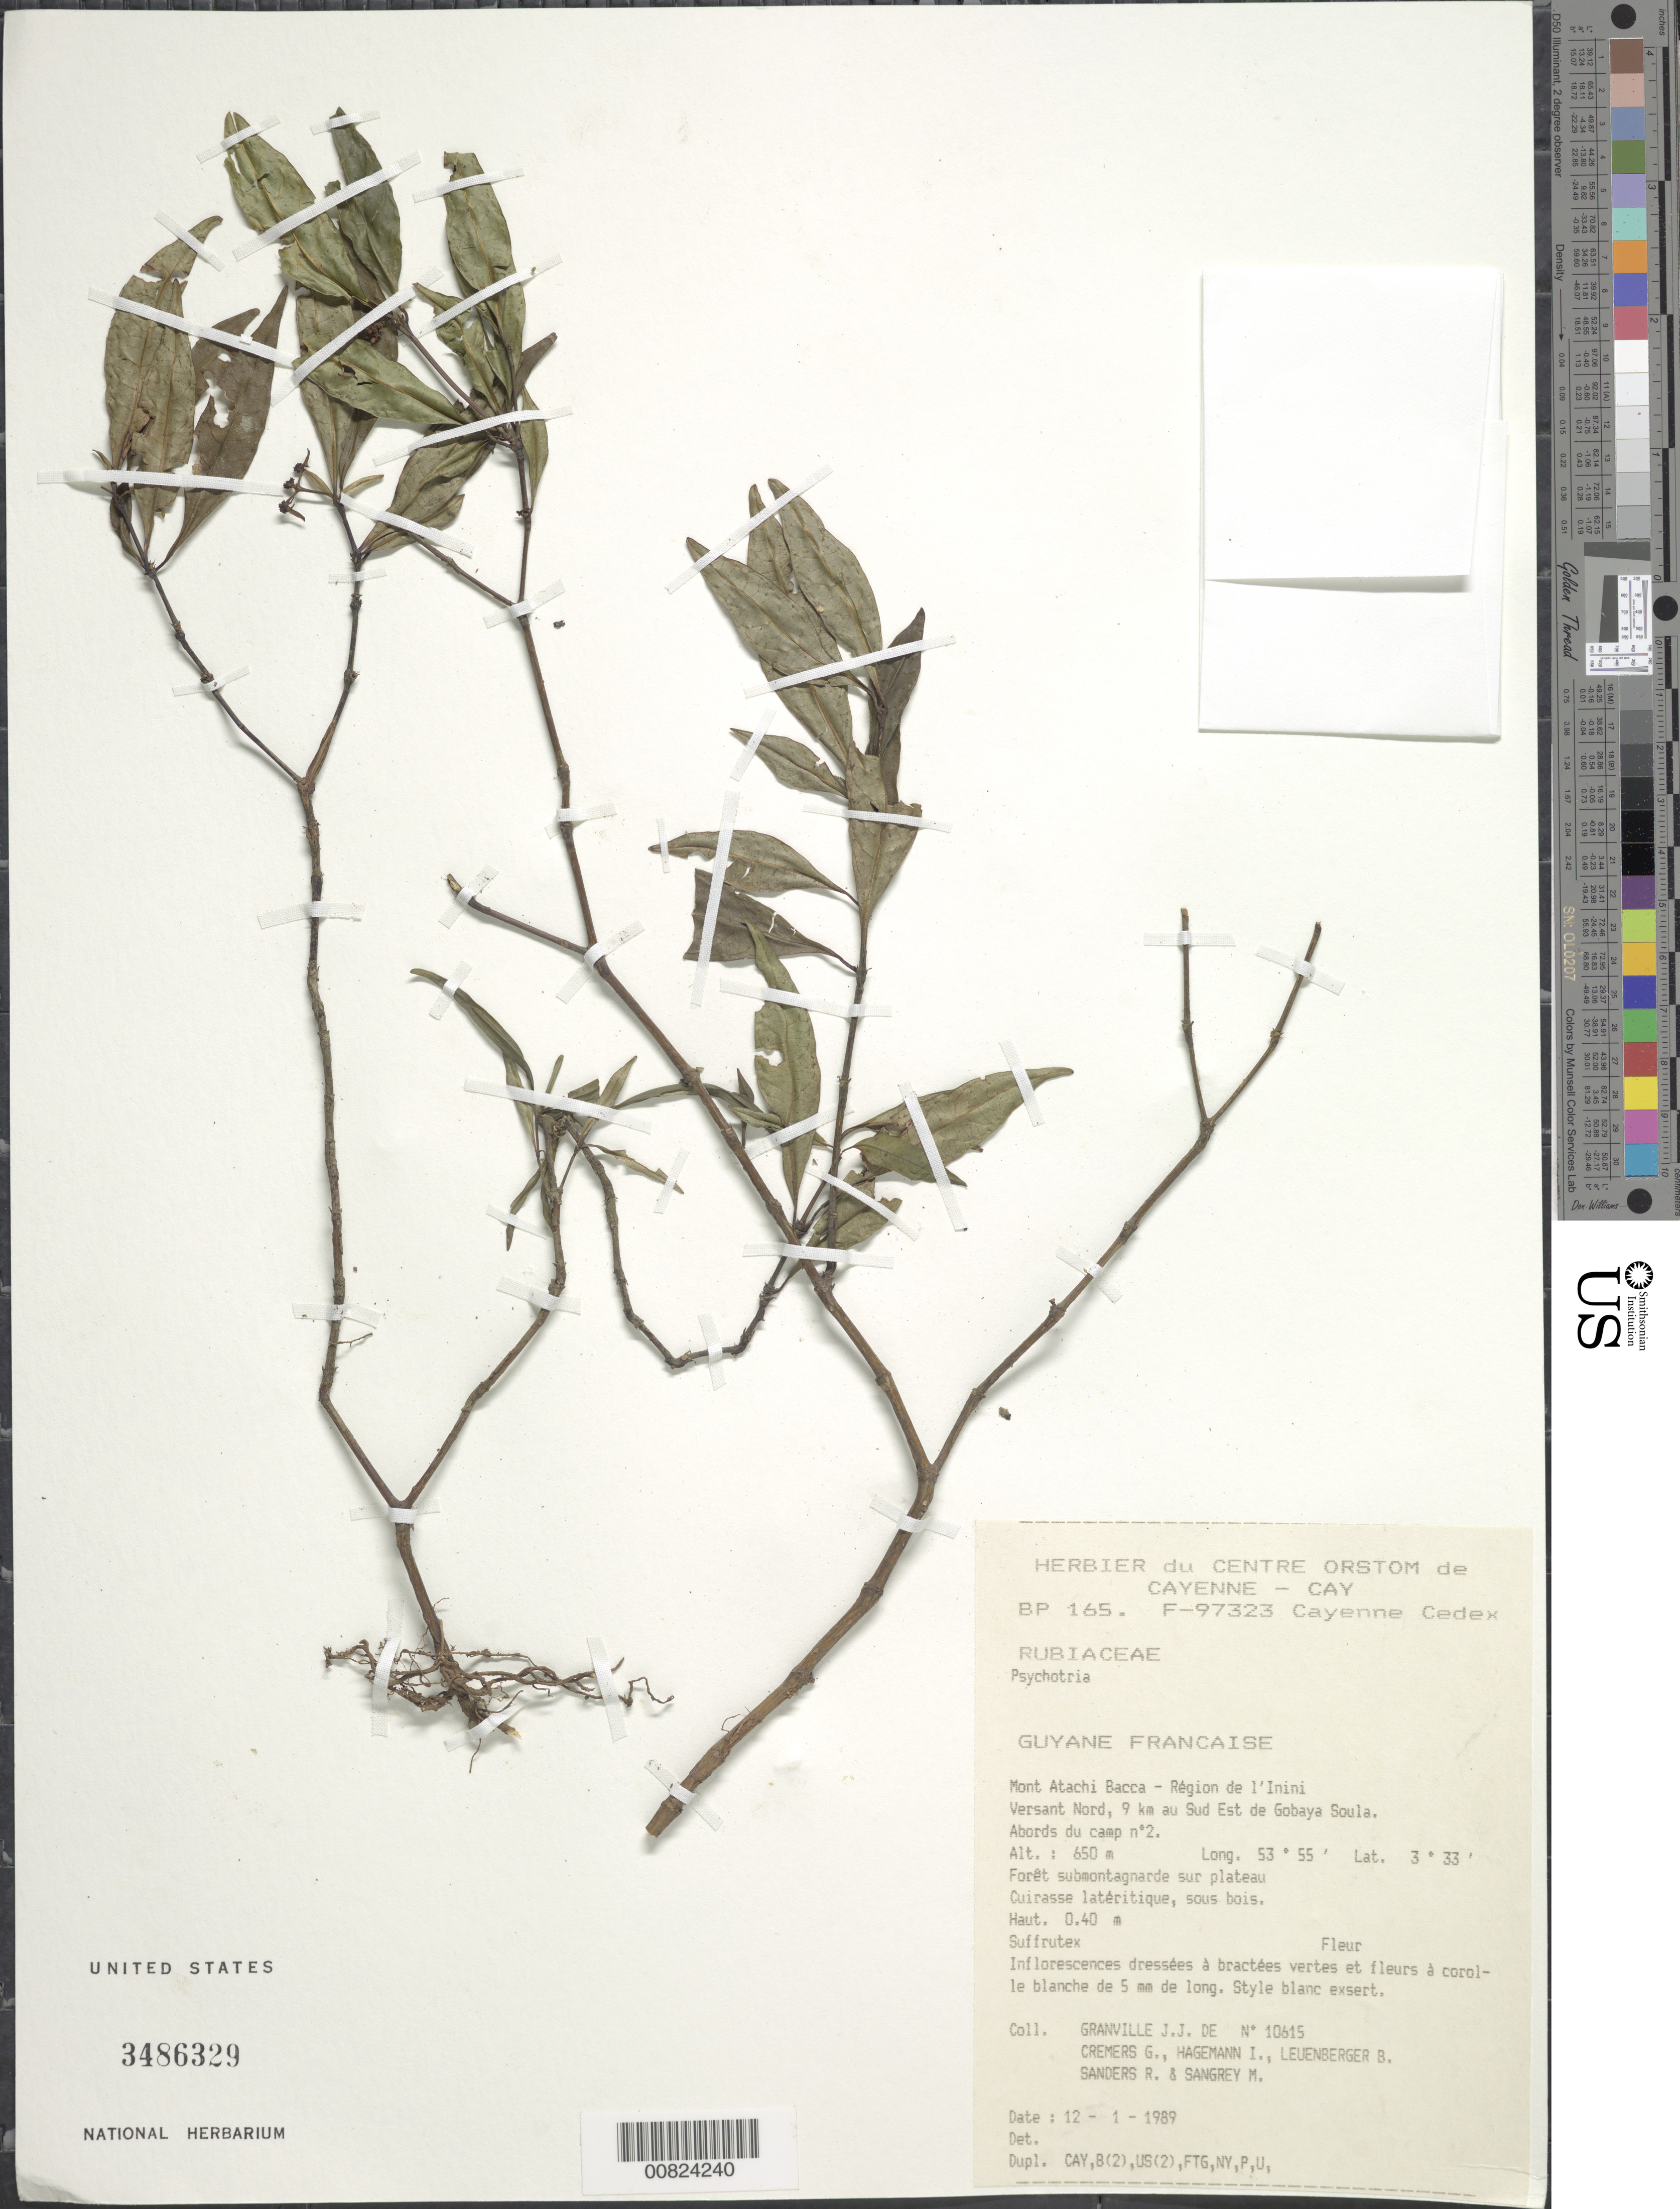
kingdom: Plantae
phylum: Tracheophyta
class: Magnoliopsida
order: Gentianales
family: Rubiaceae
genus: Psychotria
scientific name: Psychotria sp.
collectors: J.-J. de Granville, G. Cremers, I. Hagemann, B. E. Leuenberger & M. S. Sangrey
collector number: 10615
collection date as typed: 12-Jan-89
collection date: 1989-01-12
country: French Guiana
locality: Mont Atachi Bacca, région de l'Inini, 9 km SE Gobaya Soula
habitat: Forêt submontagnarde sur plateau; cuirasse latéritique, sous bois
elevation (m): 650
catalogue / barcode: US 3486329